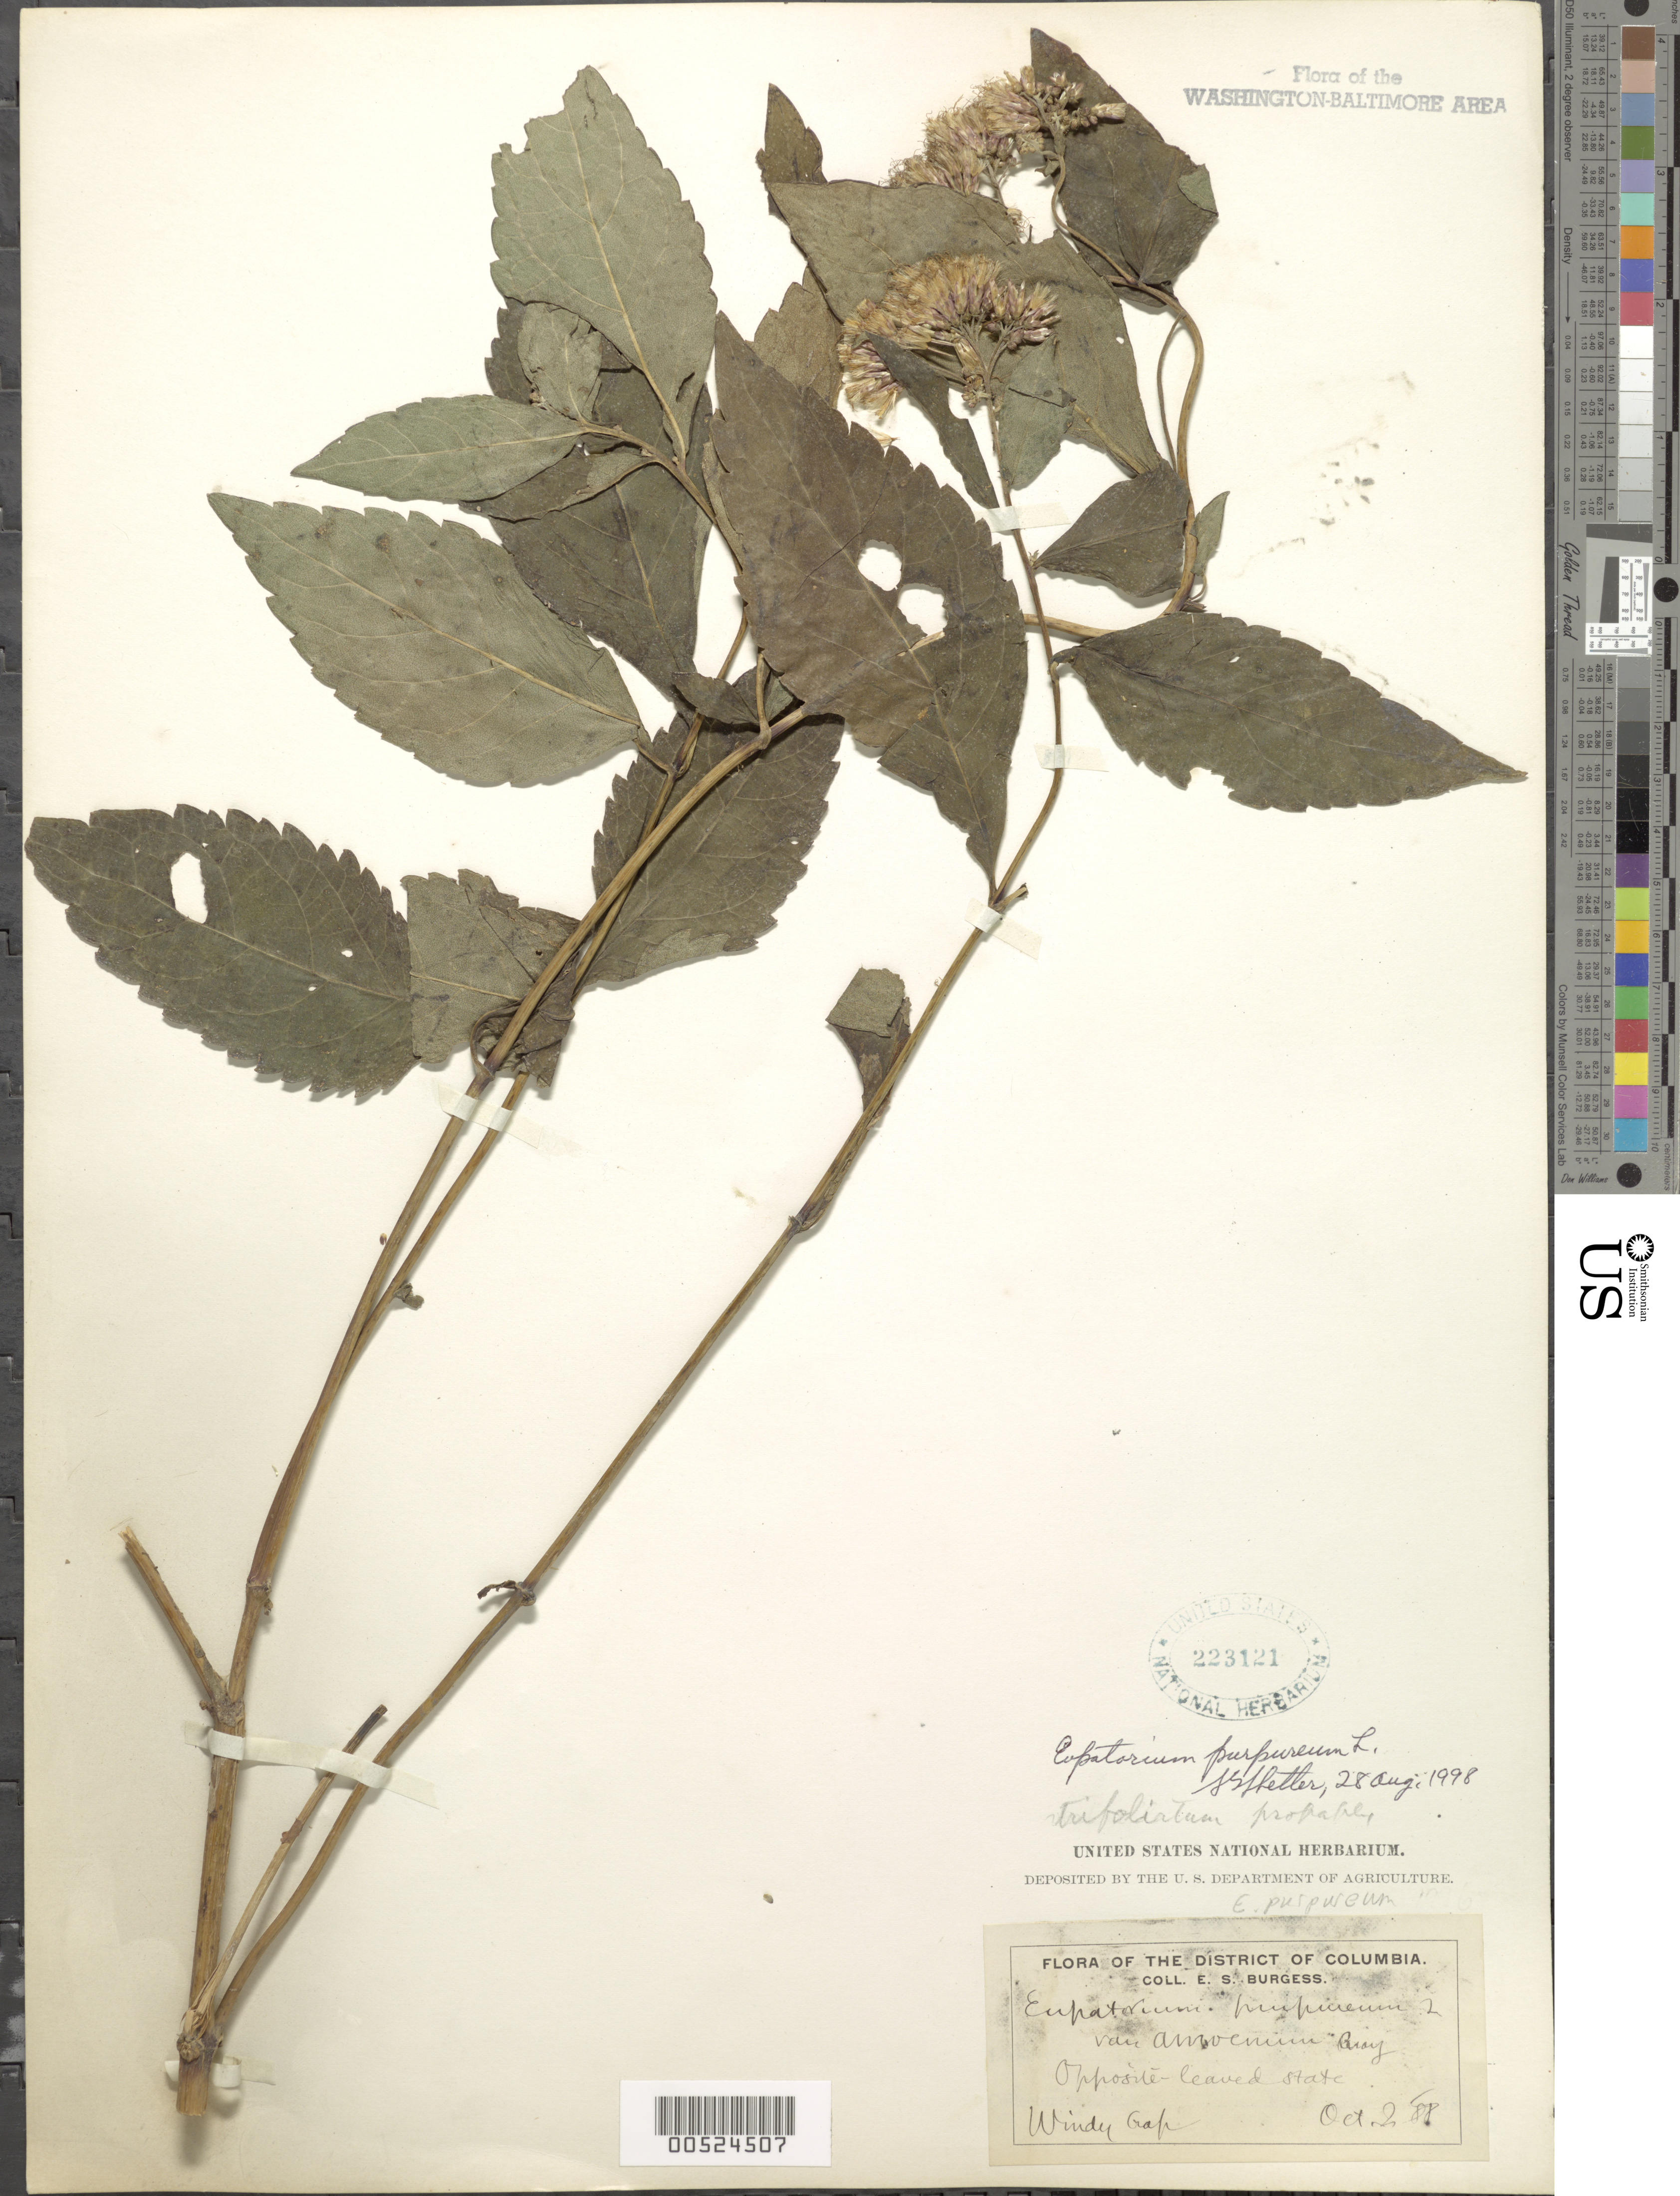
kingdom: Plantae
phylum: Tracheophyta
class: Magnoliopsida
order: Asterales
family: Asteraceae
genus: Eupatorium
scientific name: Eupatorium purpureum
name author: (L.) E.E. Lamont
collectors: E. Burgess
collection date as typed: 02 Oct 1888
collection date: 1888-10-02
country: United States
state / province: District of Columbia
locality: Windy Gap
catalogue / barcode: US 223121